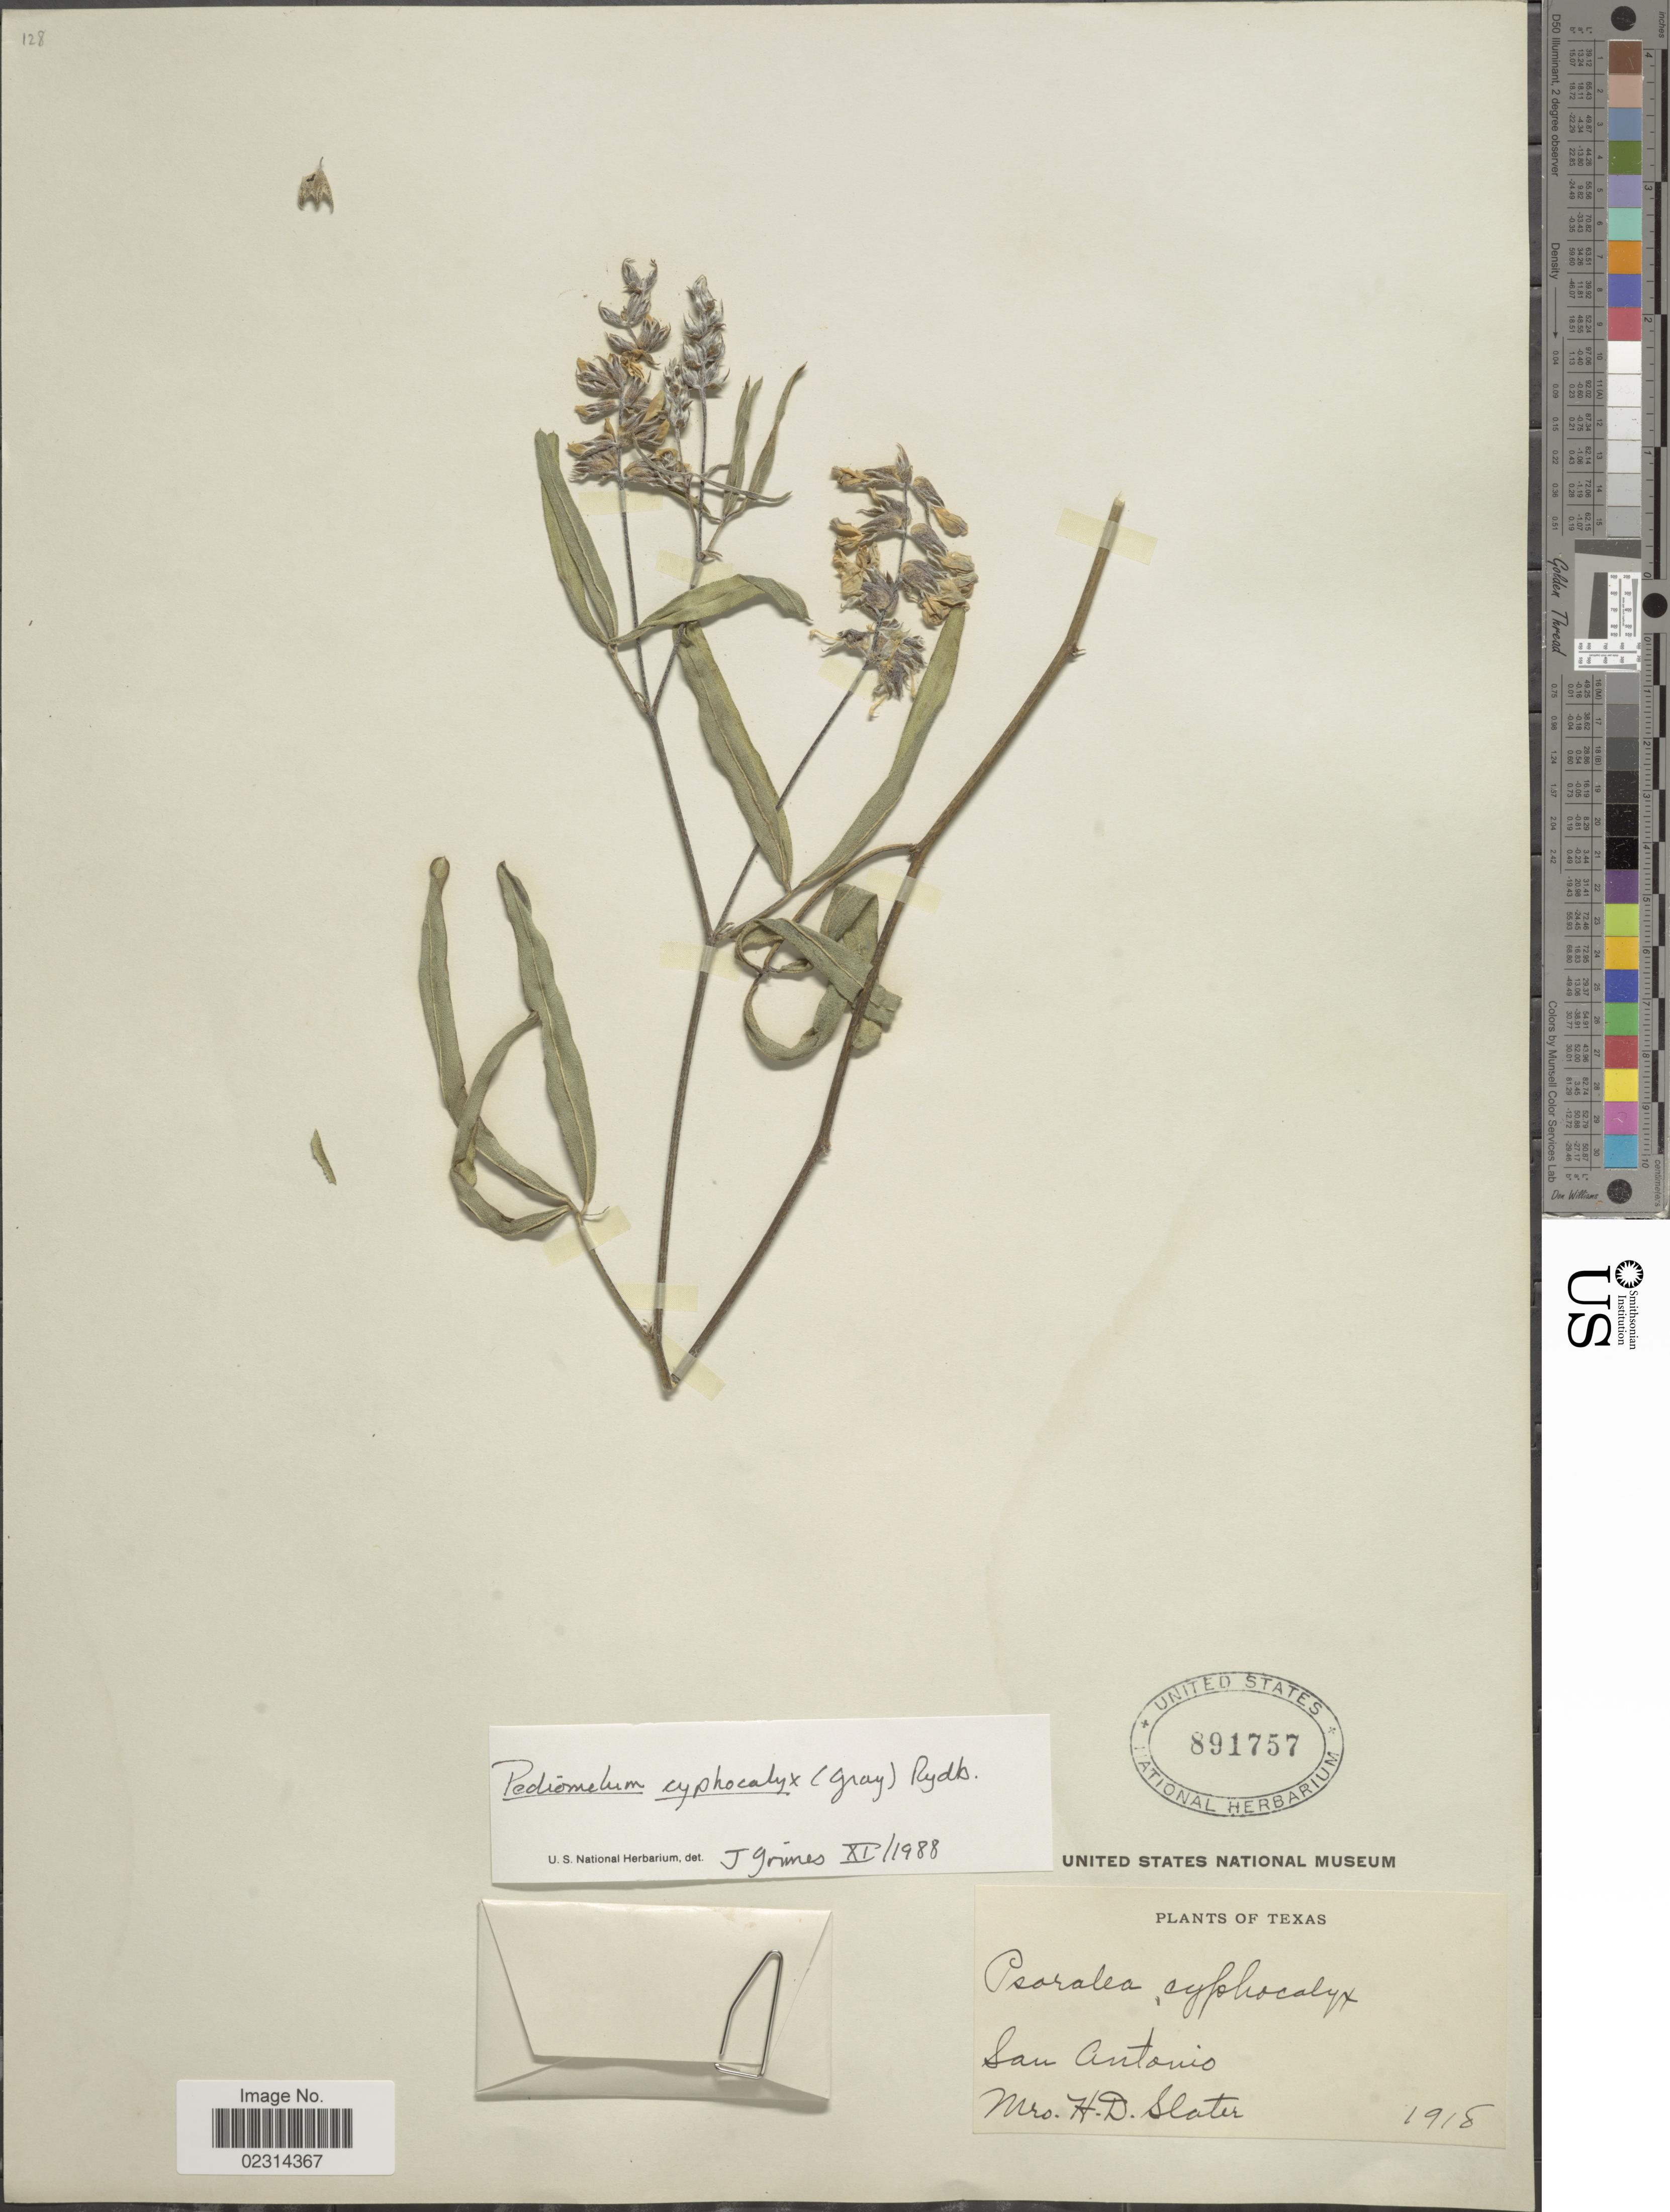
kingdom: Plantae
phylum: Tracheophyta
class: Magnoliopsida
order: Fabales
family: Fabaceae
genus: Pediomelum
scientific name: Pediomelum cyphocalyx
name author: (A. Gray) Rydb.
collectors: H. Slater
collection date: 1918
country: United States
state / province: Texas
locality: San Antonio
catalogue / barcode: US 891757